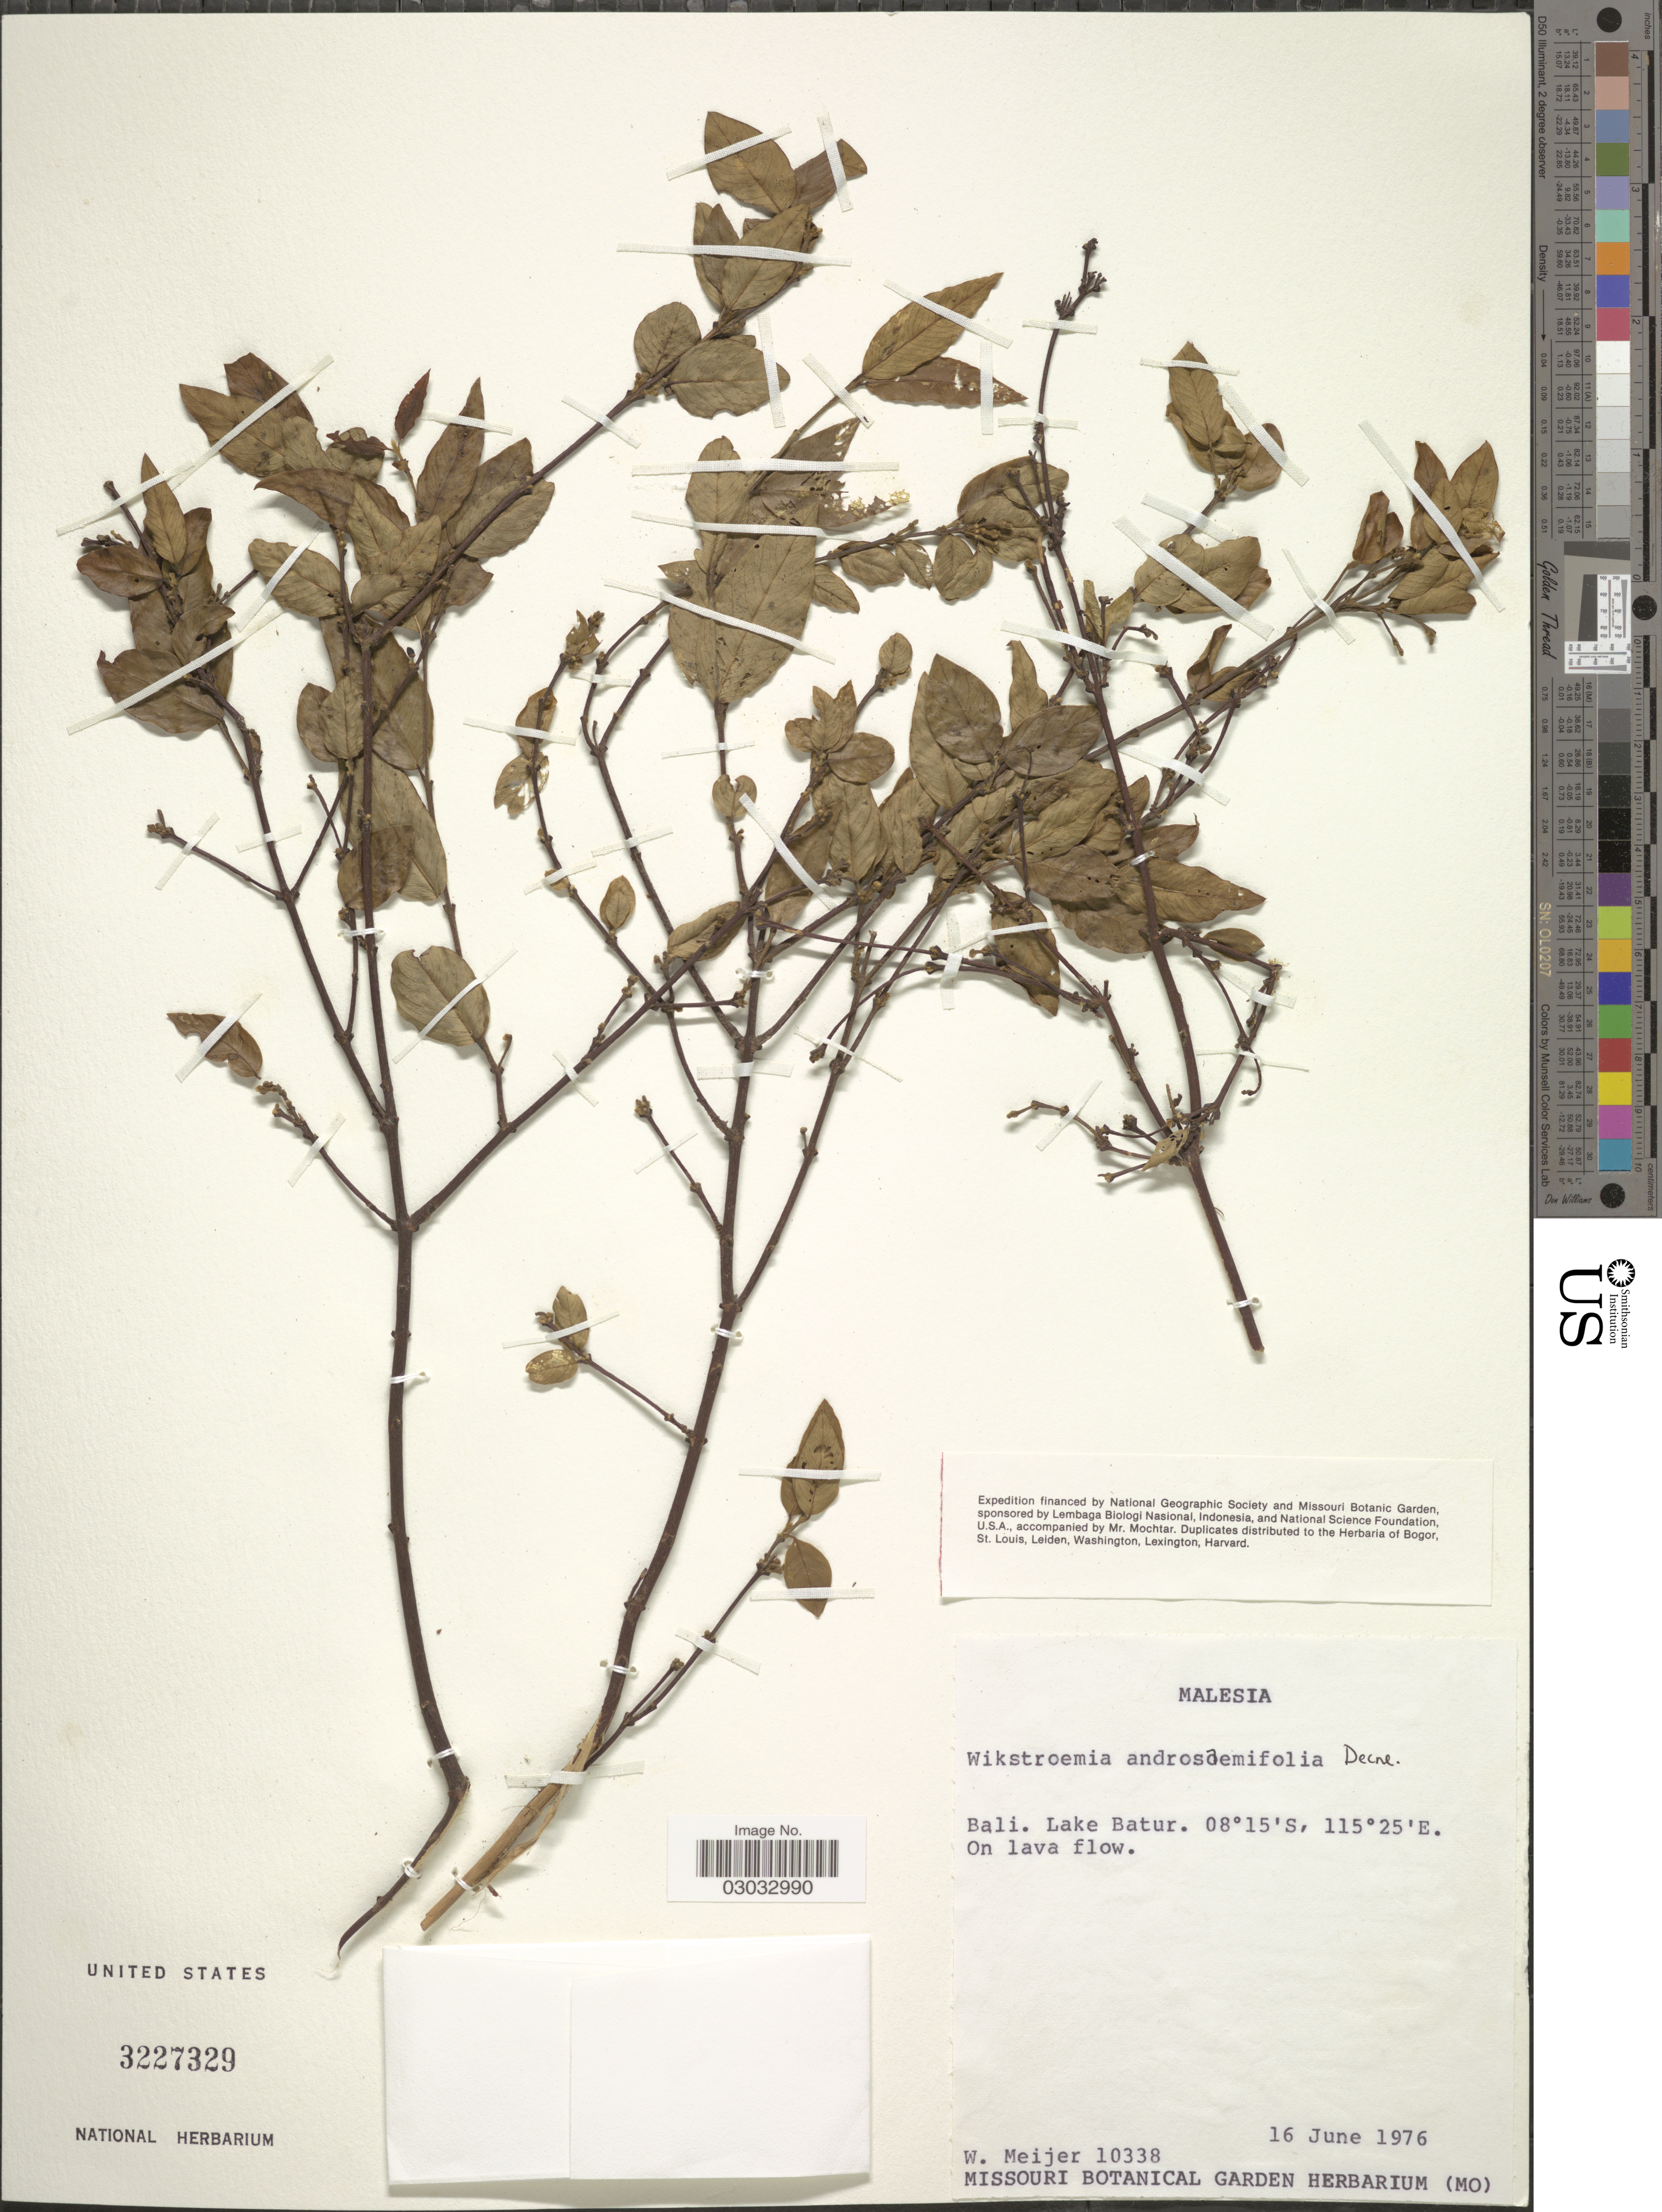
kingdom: Plantae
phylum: Tracheophyta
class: Magnoliopsida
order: Malvales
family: Thymelaeaceae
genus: Wikstroemia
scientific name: Wikstroemia androsaemifolia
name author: Decne.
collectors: W. Meijer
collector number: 10338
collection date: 1976-06-16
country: Indonesia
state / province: Nusa Tenggara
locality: Malesia, Bali. Lake Batur.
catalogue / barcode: US 3227329